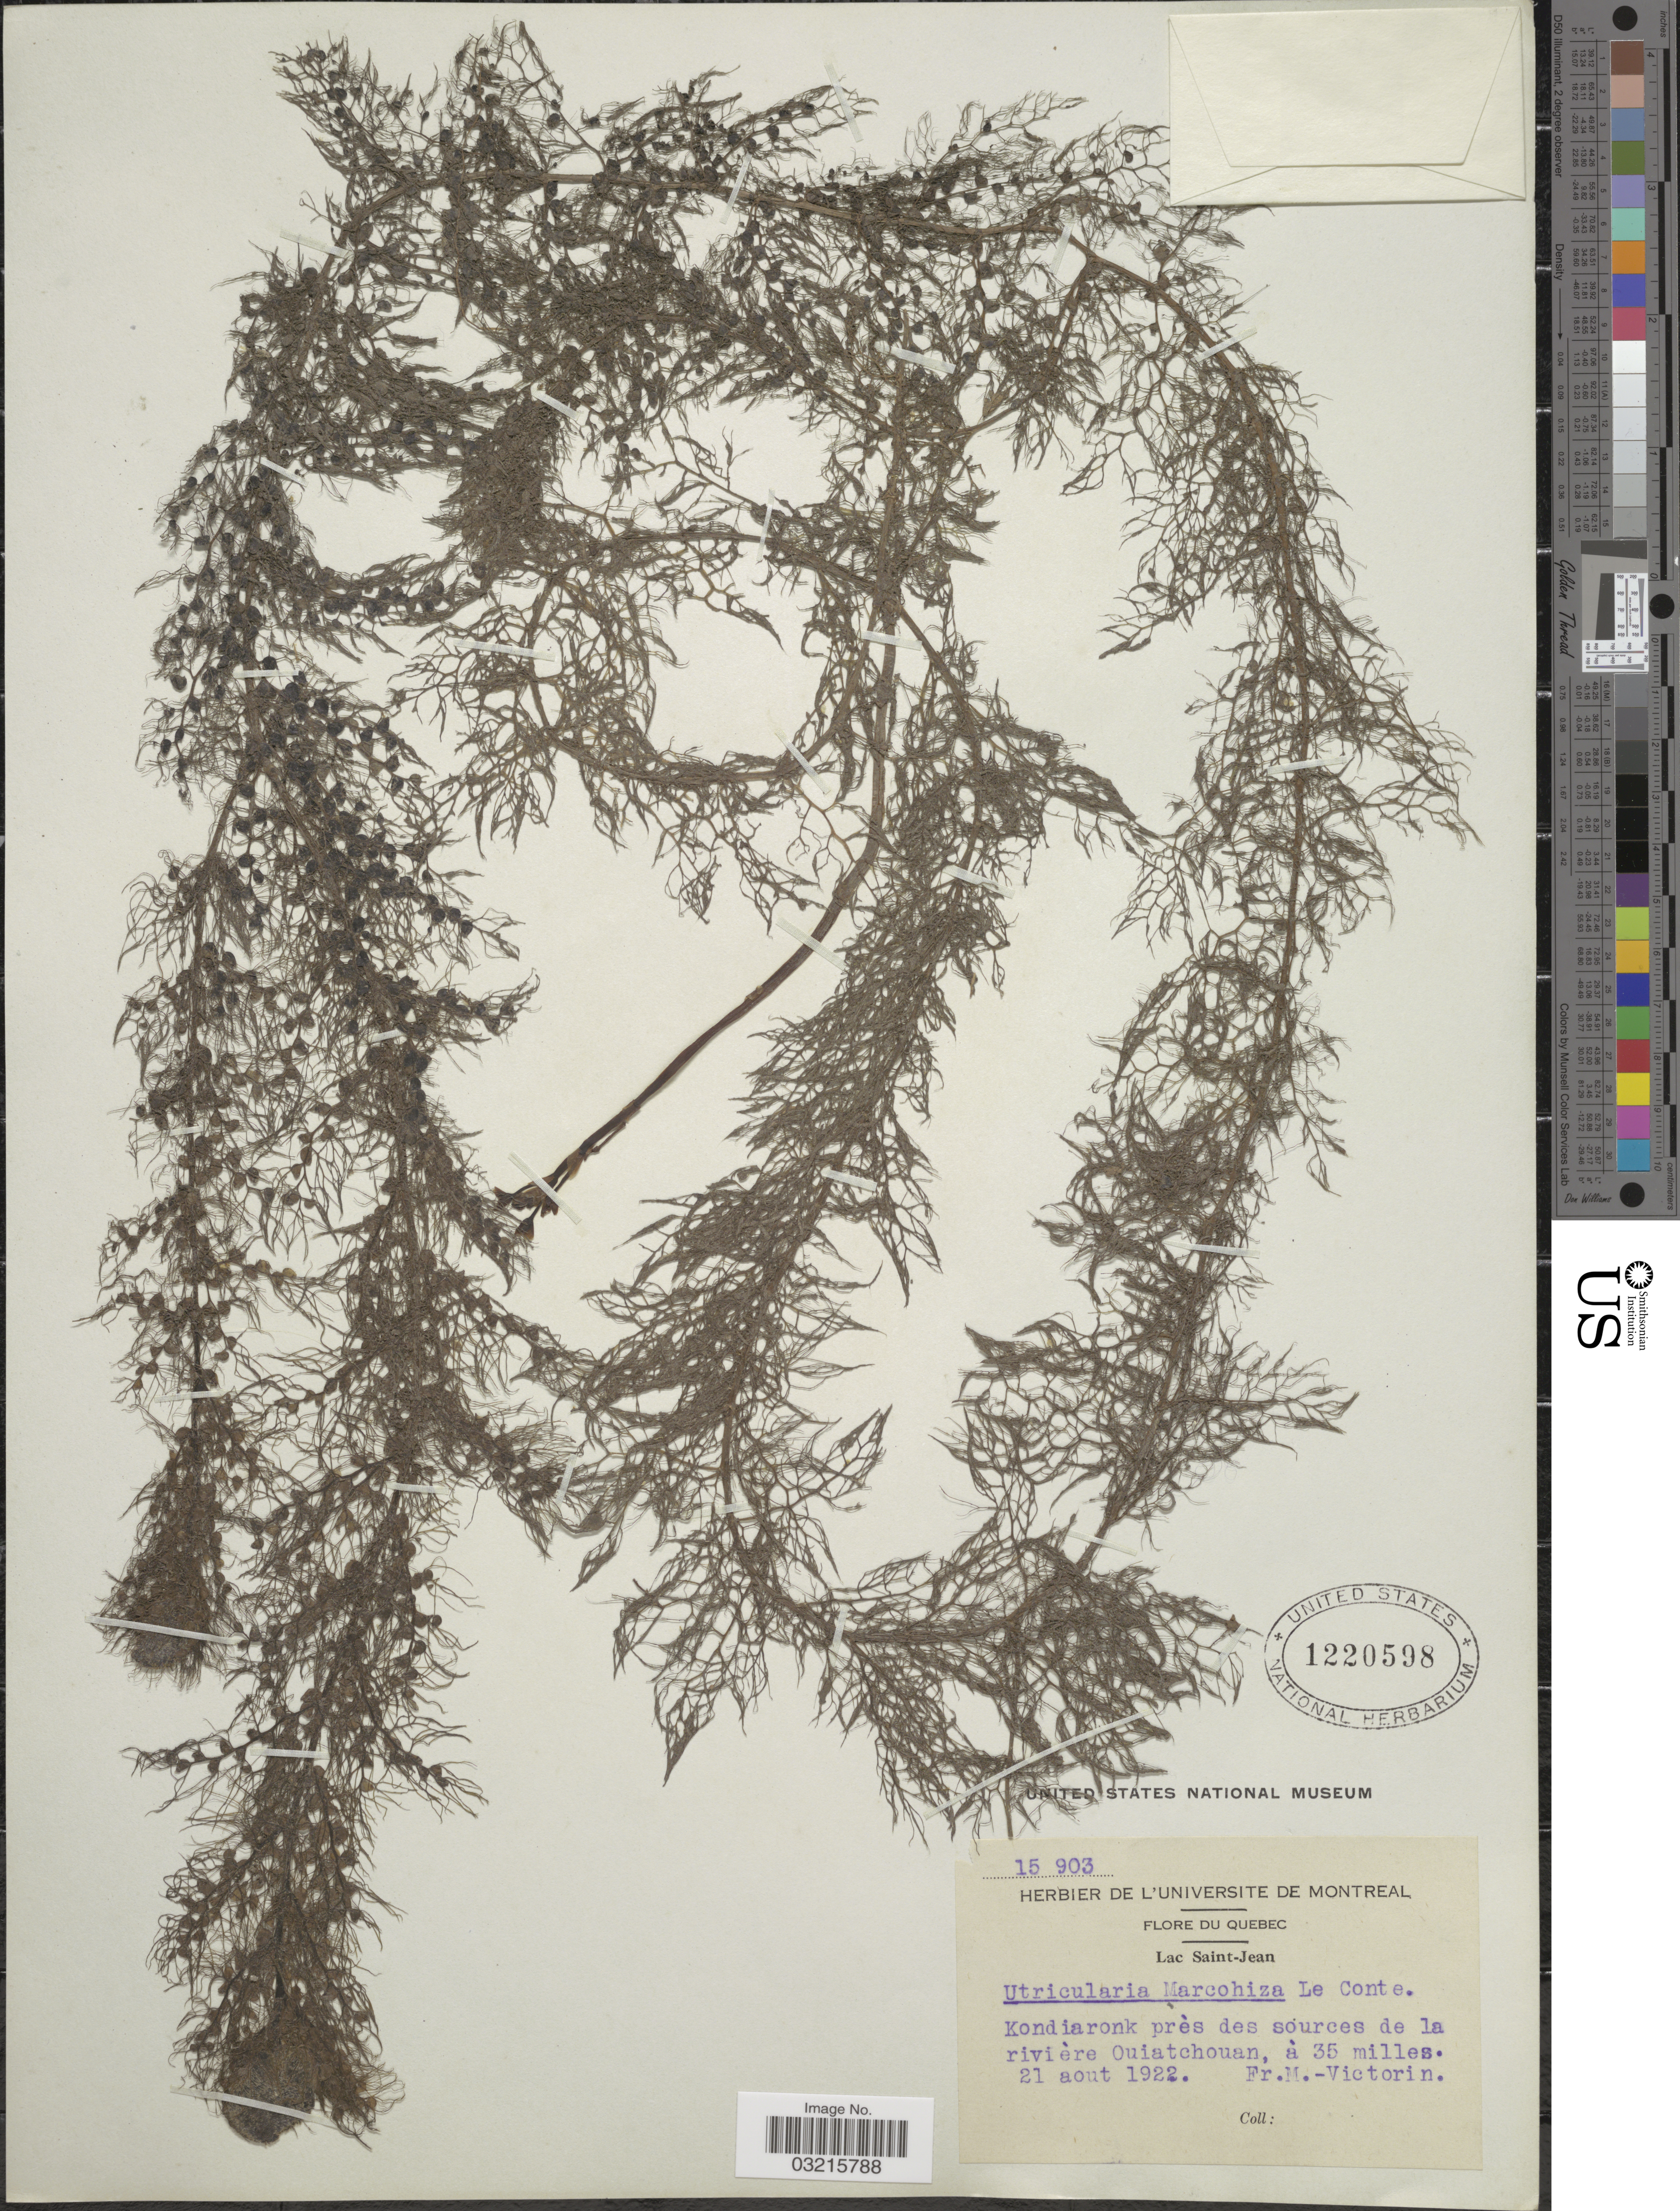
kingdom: Plantae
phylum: Tracheophyta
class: Magnoliopsida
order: Lamiales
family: Lentibulariaceae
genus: Utricularia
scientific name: Utricularia vulgaris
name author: L.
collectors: F. Victorin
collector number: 15903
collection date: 1922-08-21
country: Canada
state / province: Quebec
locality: Lac Saint-Jean. Kondiaronk près des sources de la rivière Ouiatchouan, à 35 miles.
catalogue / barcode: US 1220598